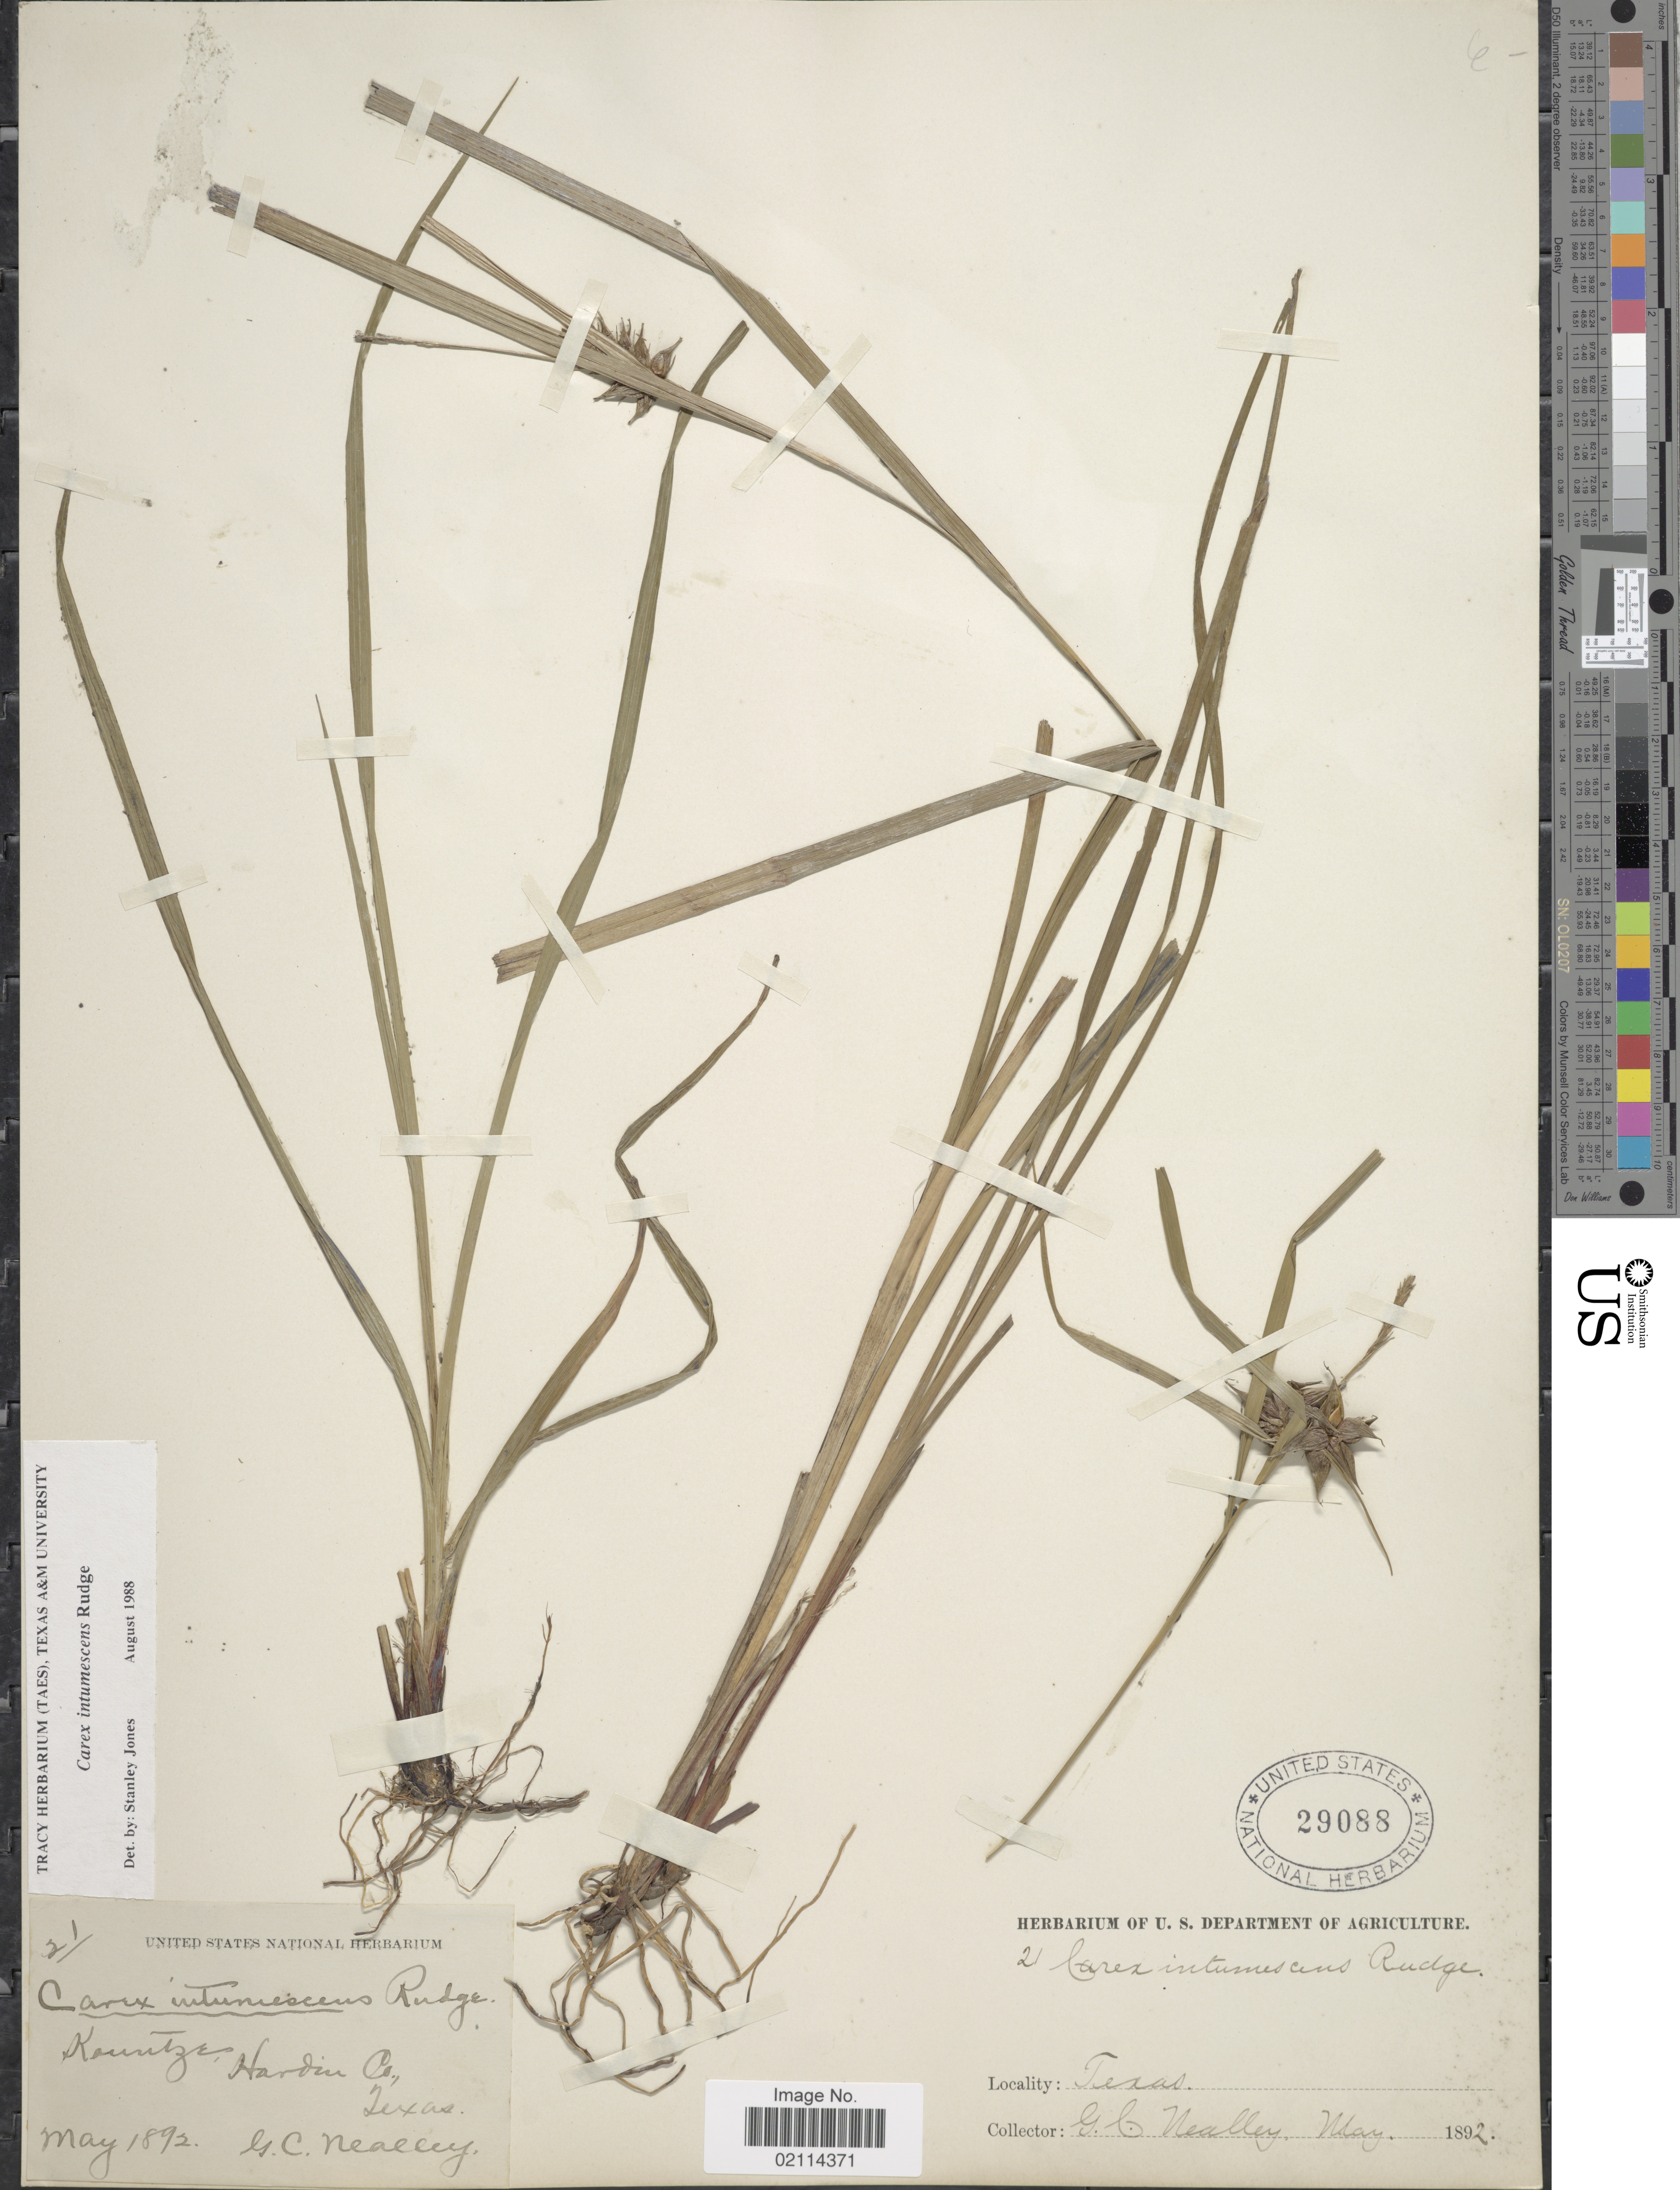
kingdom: Plantae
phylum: Tracheophyta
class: Liliopsida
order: Poales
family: Cyperaceae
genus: Carex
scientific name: Carex intumescens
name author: Rudge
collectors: G. Neally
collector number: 21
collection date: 1892-05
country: United States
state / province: Texas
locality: Kountze, Hardin Co.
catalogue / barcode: US 29088